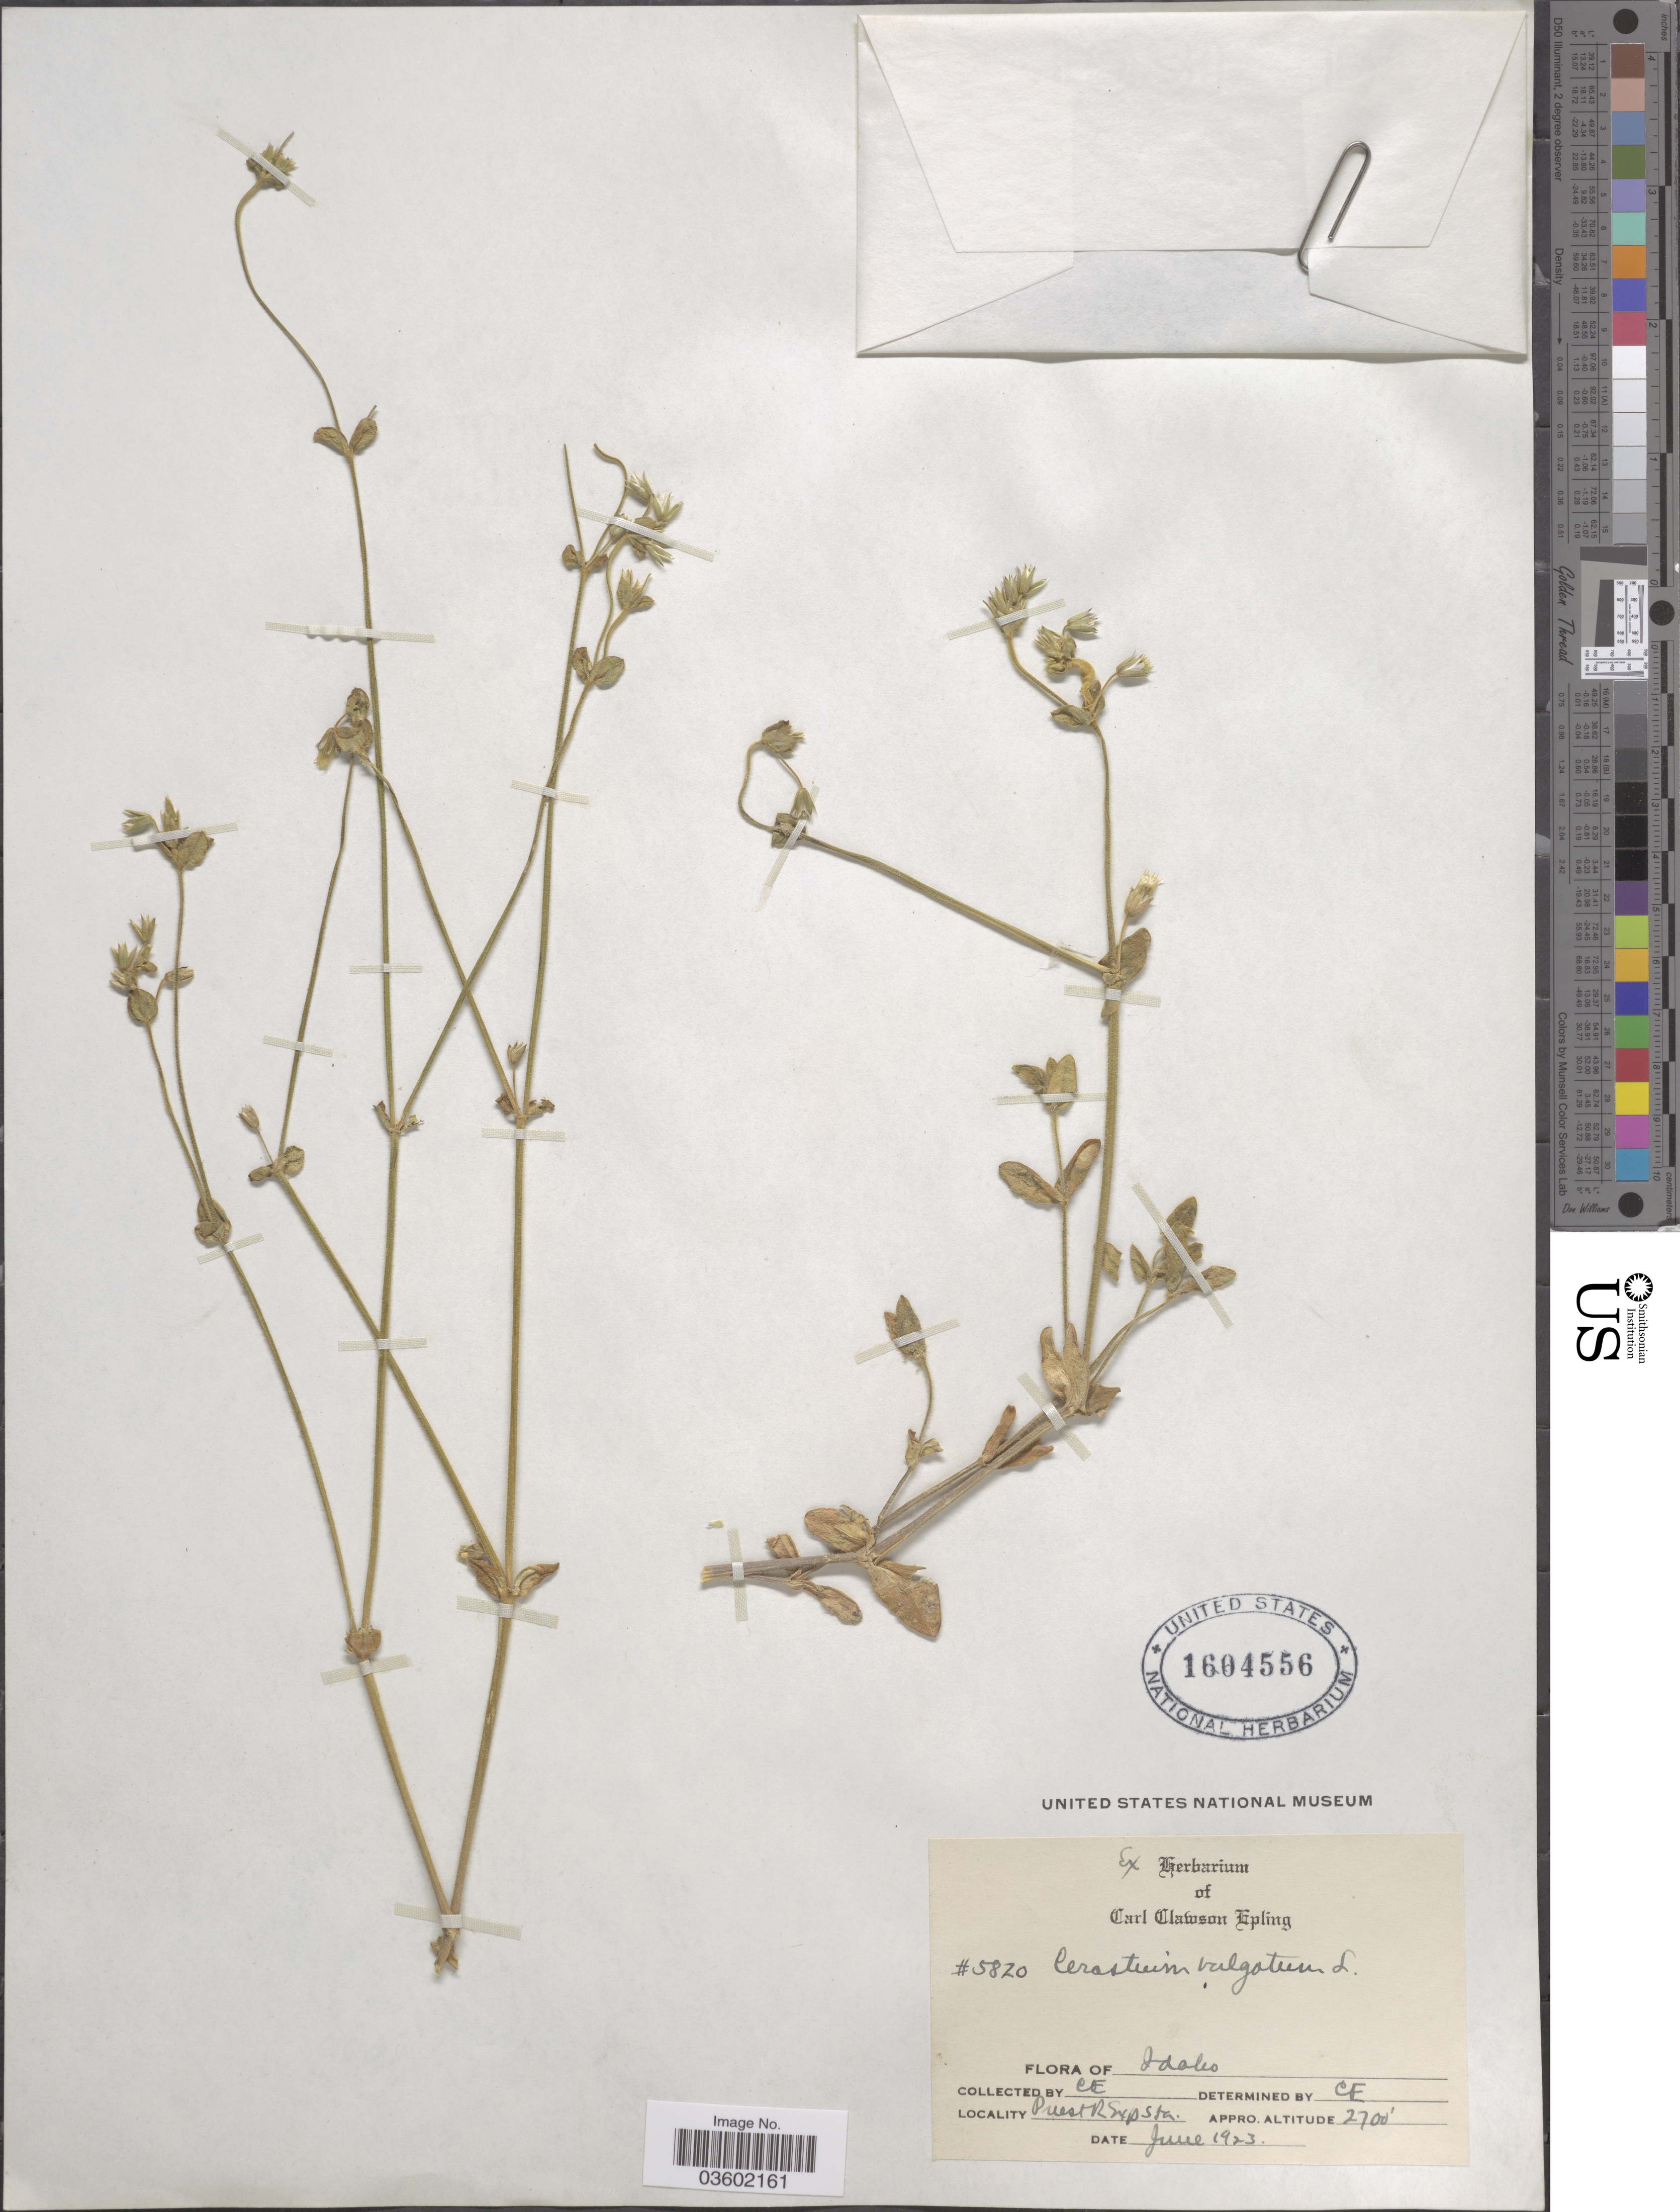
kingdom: Plantae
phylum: Tracheophyta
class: Magnoliopsida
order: Caryophyllales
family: Caryophyllaceae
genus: Cerastium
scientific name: Cerastium vulgatum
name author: L.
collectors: C. C. Epling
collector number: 5820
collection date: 1923-06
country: United States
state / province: Idaho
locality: Priest R. Exp. Sta.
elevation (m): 823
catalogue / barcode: US 1604556